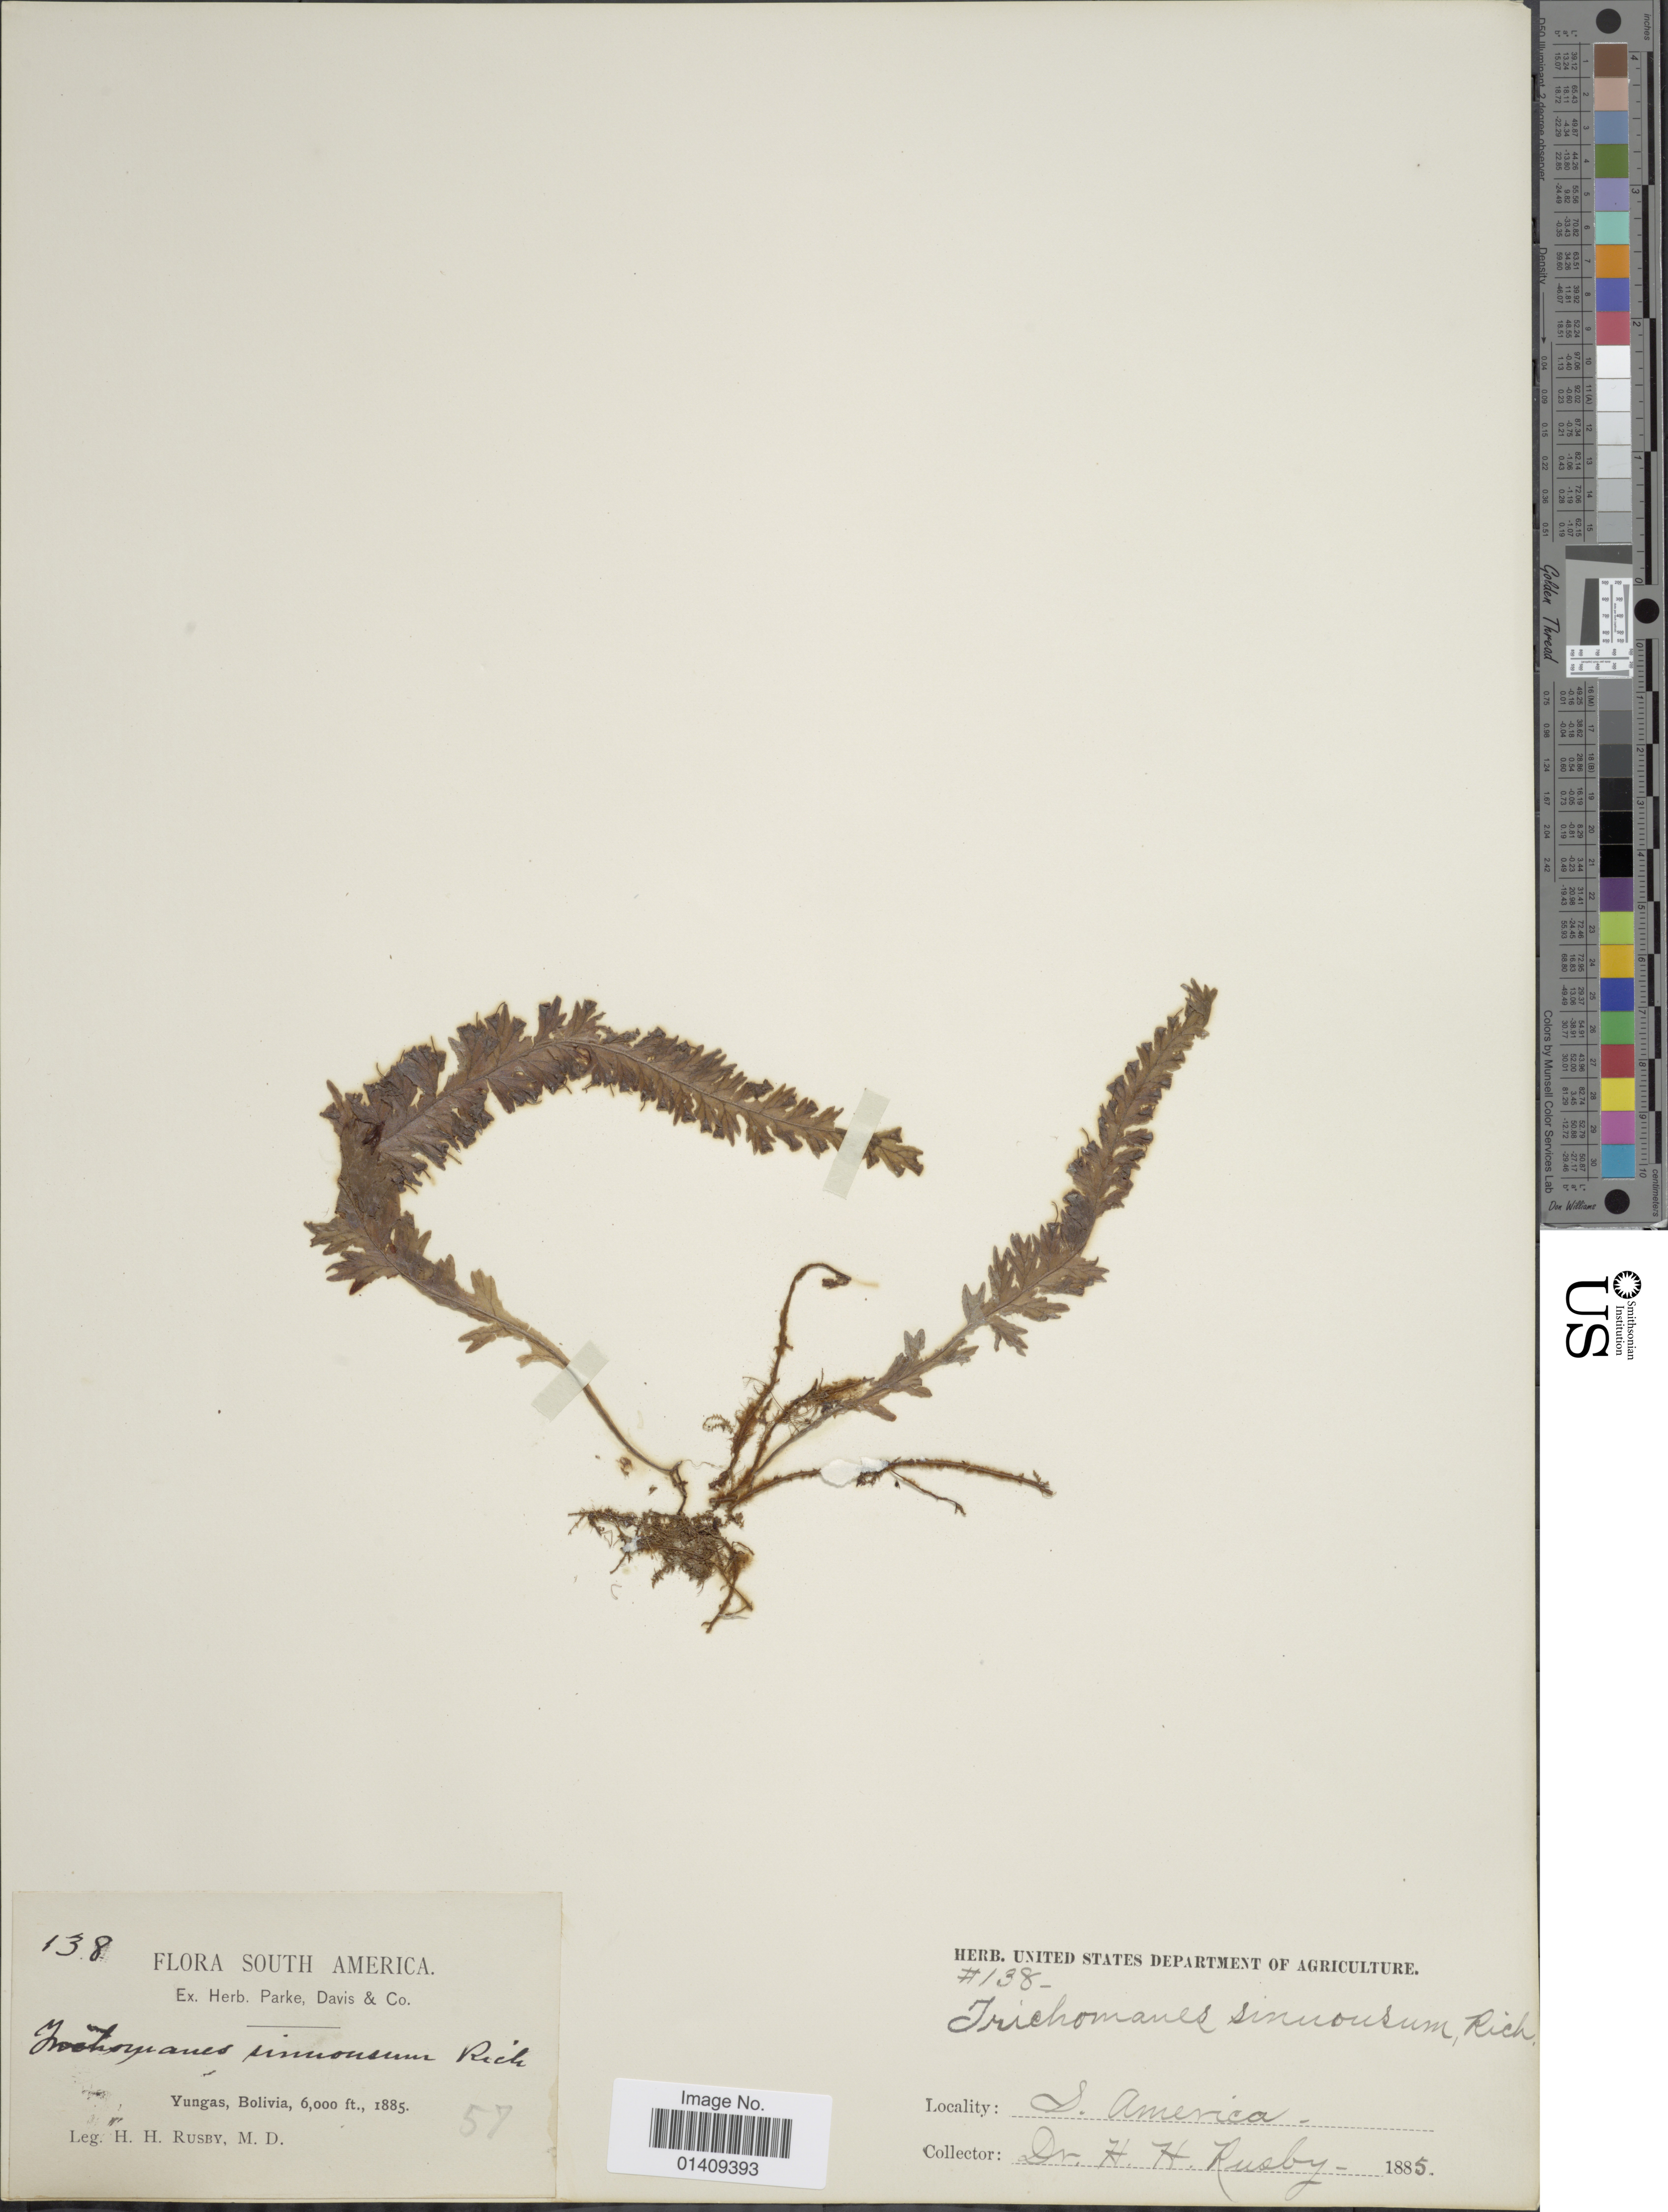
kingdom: Plantae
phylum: Tracheophyta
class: Polypodiopsida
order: Hymenophyllales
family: Hymenophyllaceae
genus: Trichomanes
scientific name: Trichomanes polypodioides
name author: L.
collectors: H. H. Rusby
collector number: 138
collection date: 1885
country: Bolivia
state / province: La Paz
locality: Yungas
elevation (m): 1829